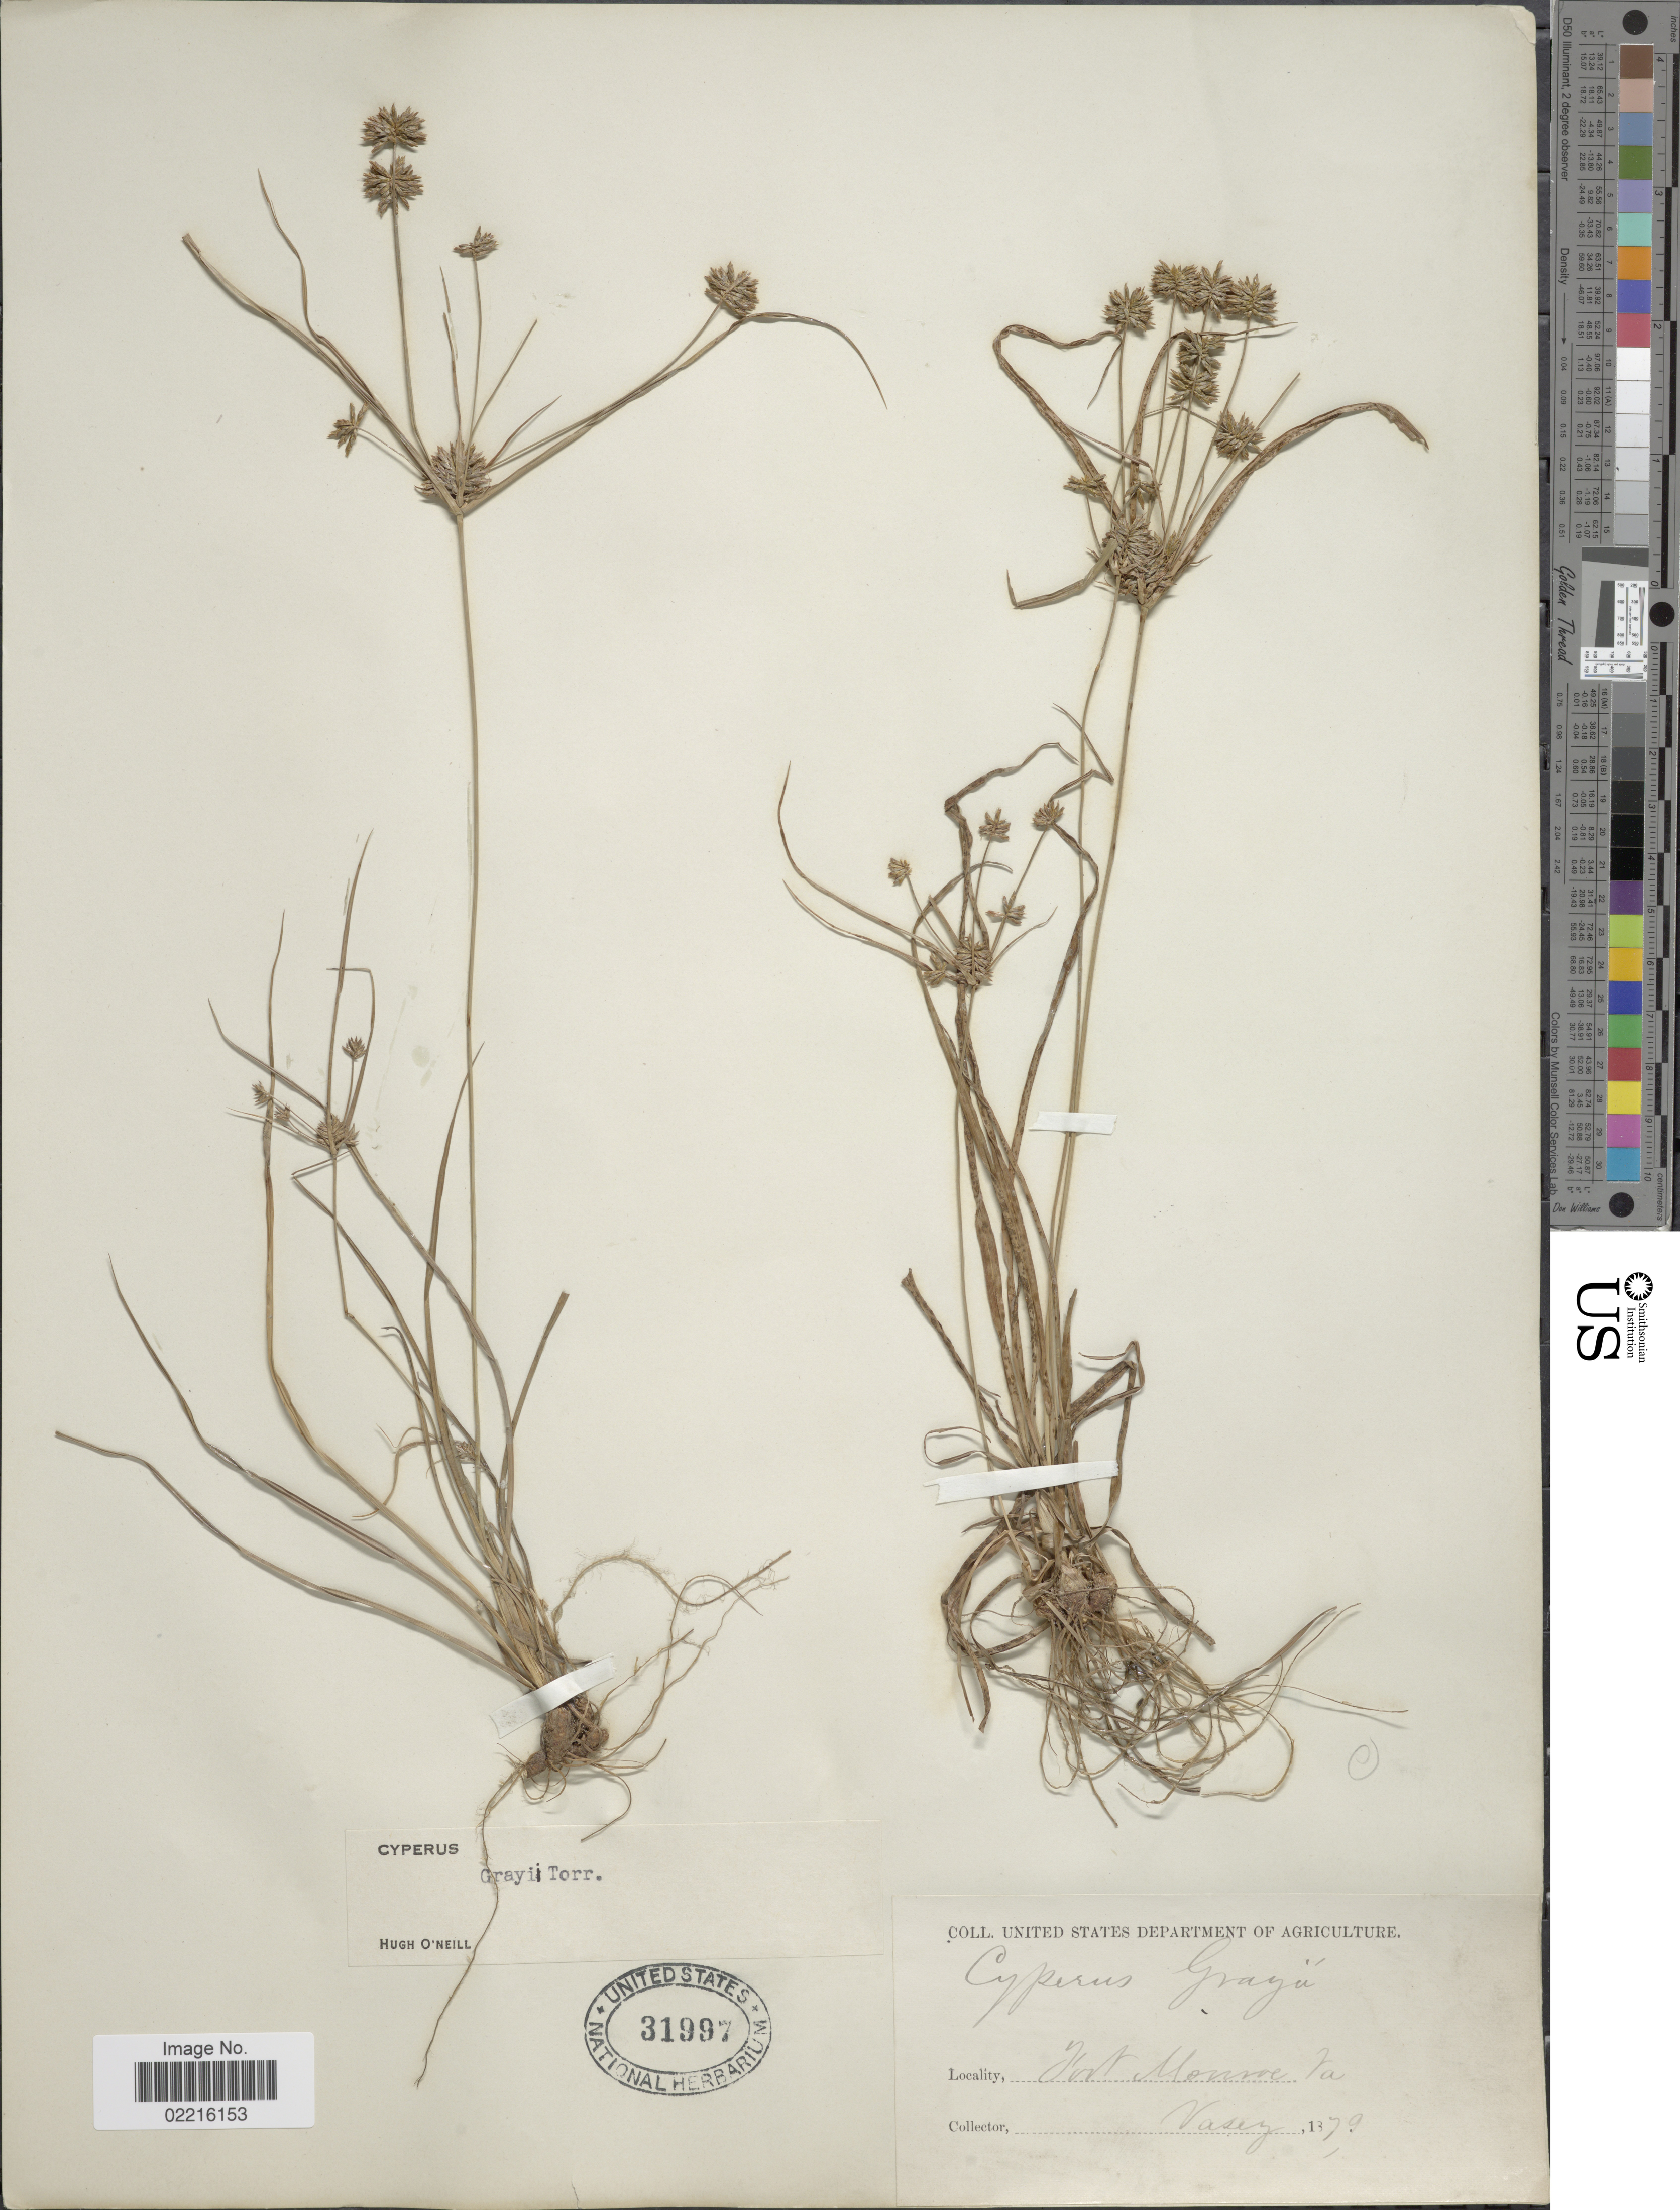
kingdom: Plantae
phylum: Tracheophyta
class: Liliopsida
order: Poales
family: Cyperaceae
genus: Cyperus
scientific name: Cyperus grayi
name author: Torr.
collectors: Vasey, --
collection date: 1879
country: United States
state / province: Virginia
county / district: City of Hampton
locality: Fort Monroe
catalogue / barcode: US 31997